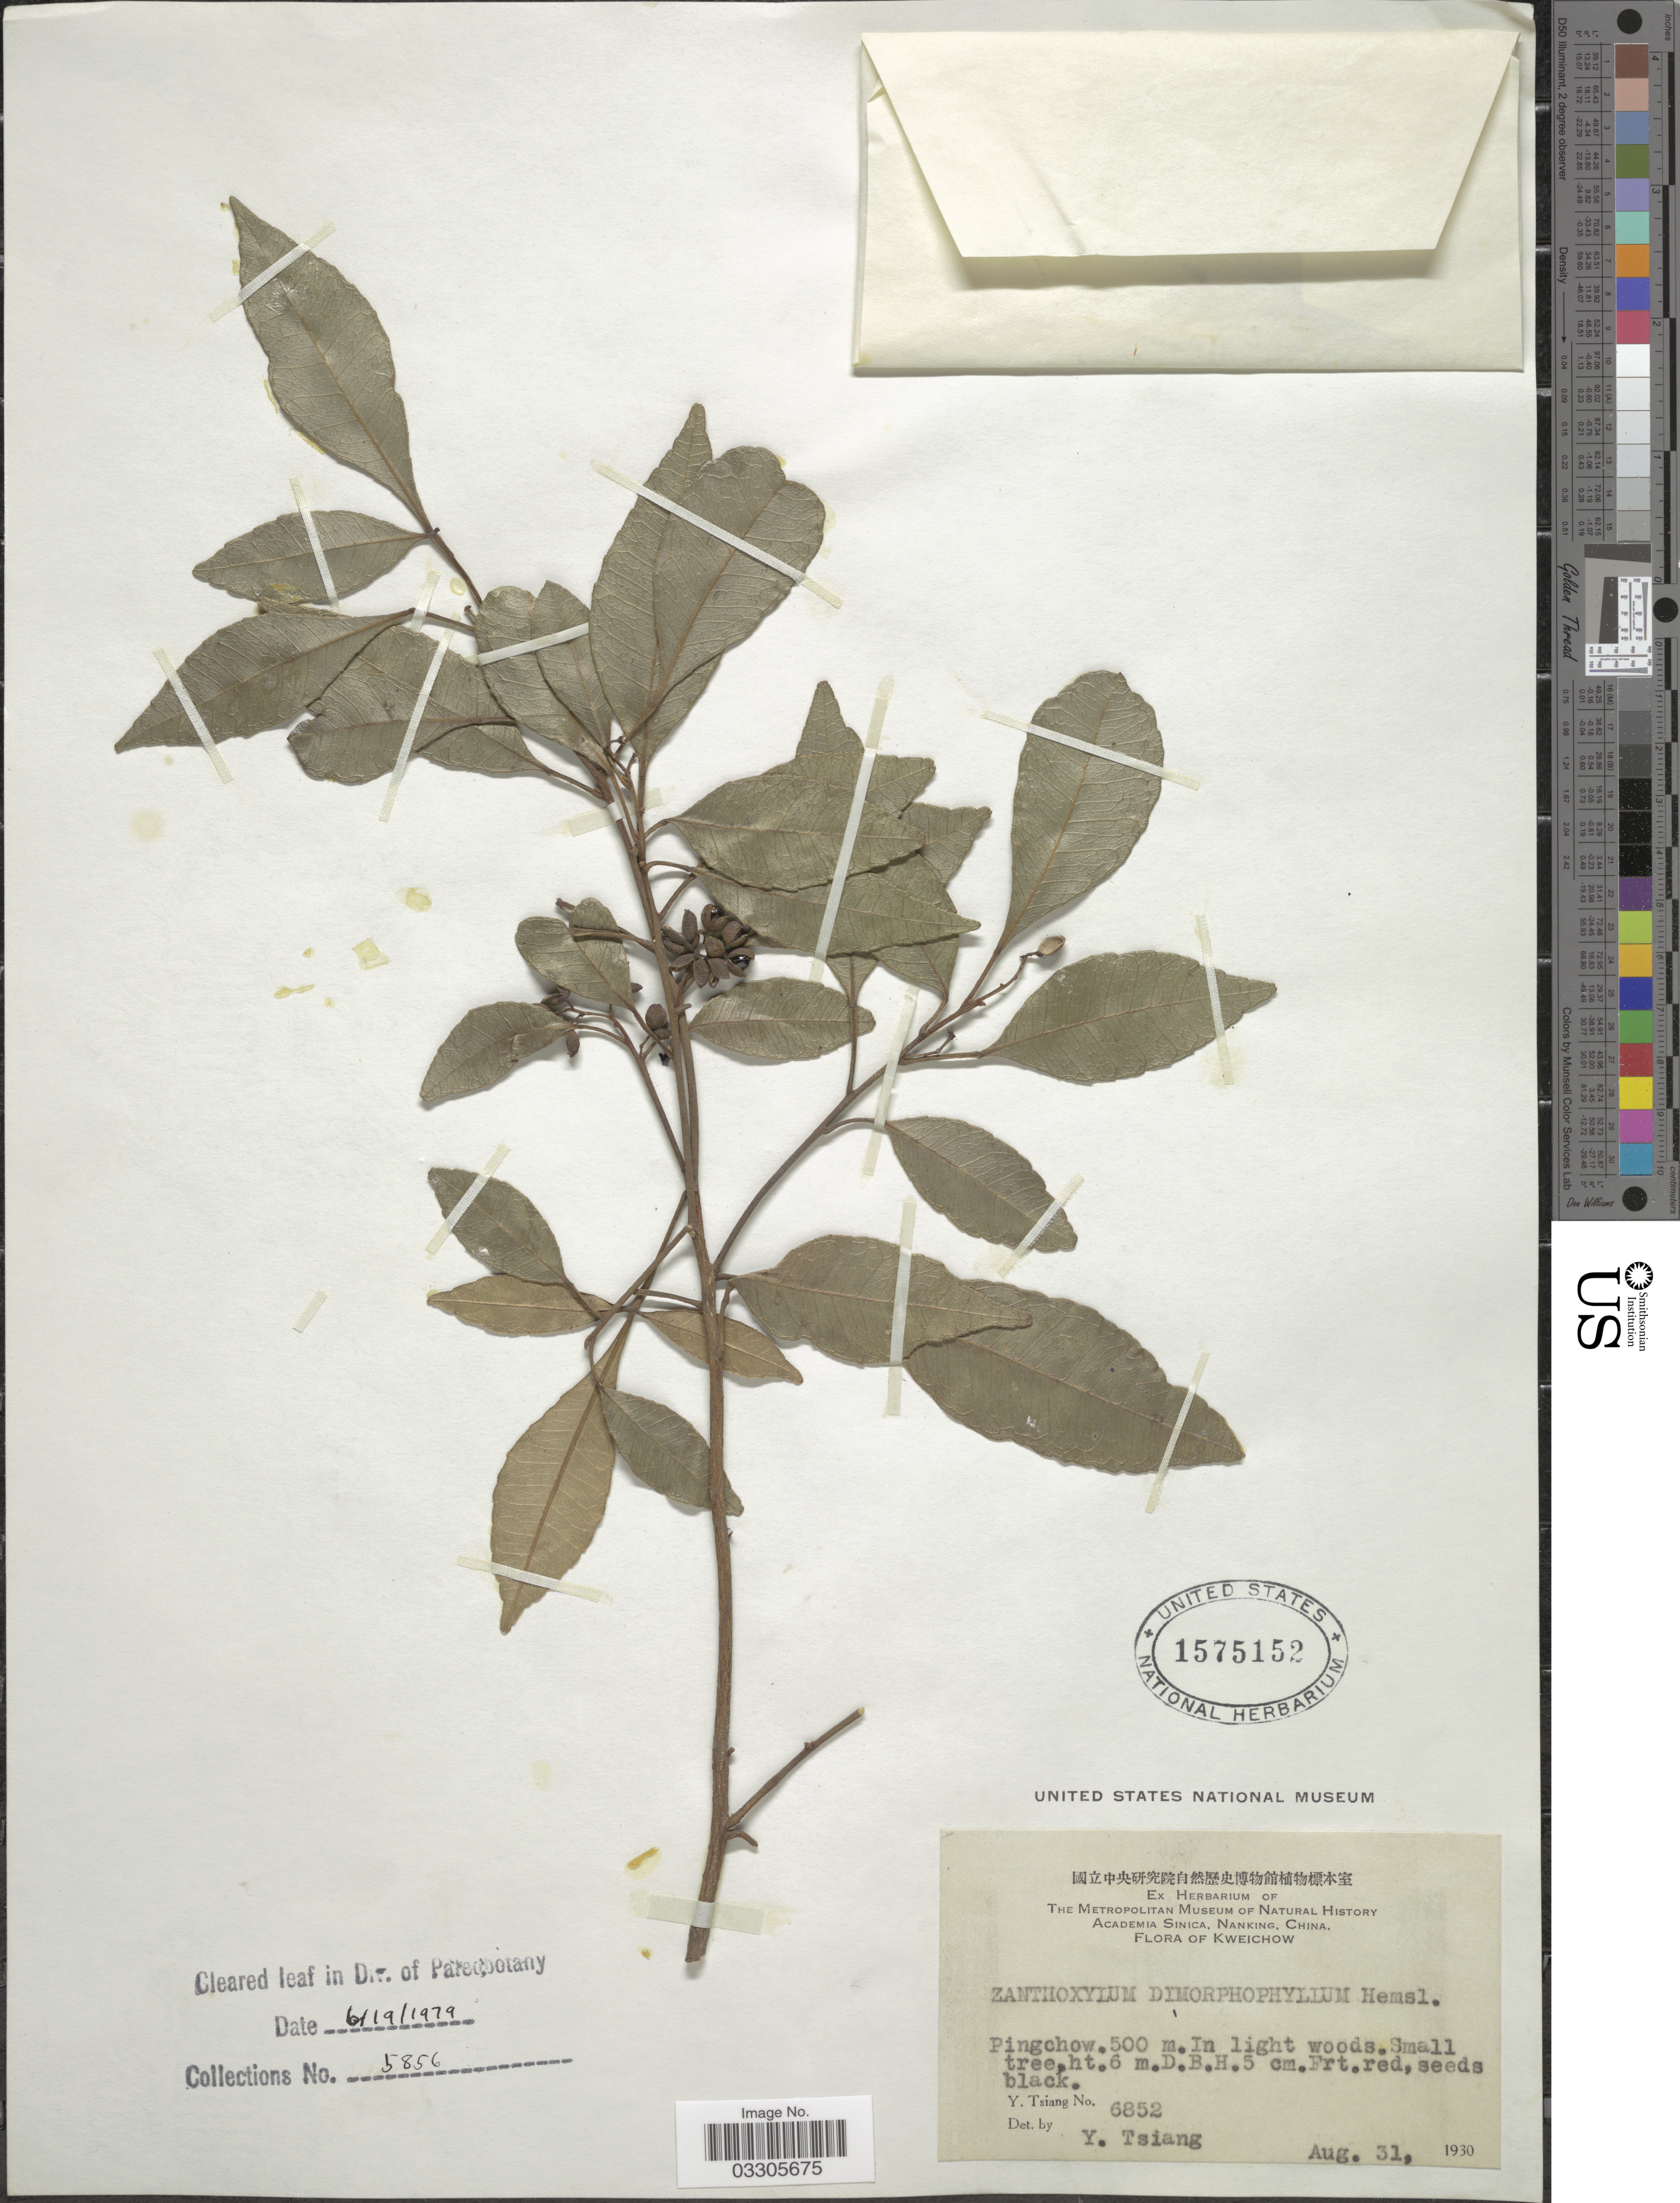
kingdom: Plantae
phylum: Tracheophyta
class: Magnoliopsida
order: Sapindales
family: Rutaceae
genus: Zanthoxylum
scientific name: Zanthoxylum dimorphophyllum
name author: Hemsl.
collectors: Y. Tsiang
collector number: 6852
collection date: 1930-08-31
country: China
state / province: Guizhou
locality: Kweichow, Pingchow.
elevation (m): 500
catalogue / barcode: US 1575152